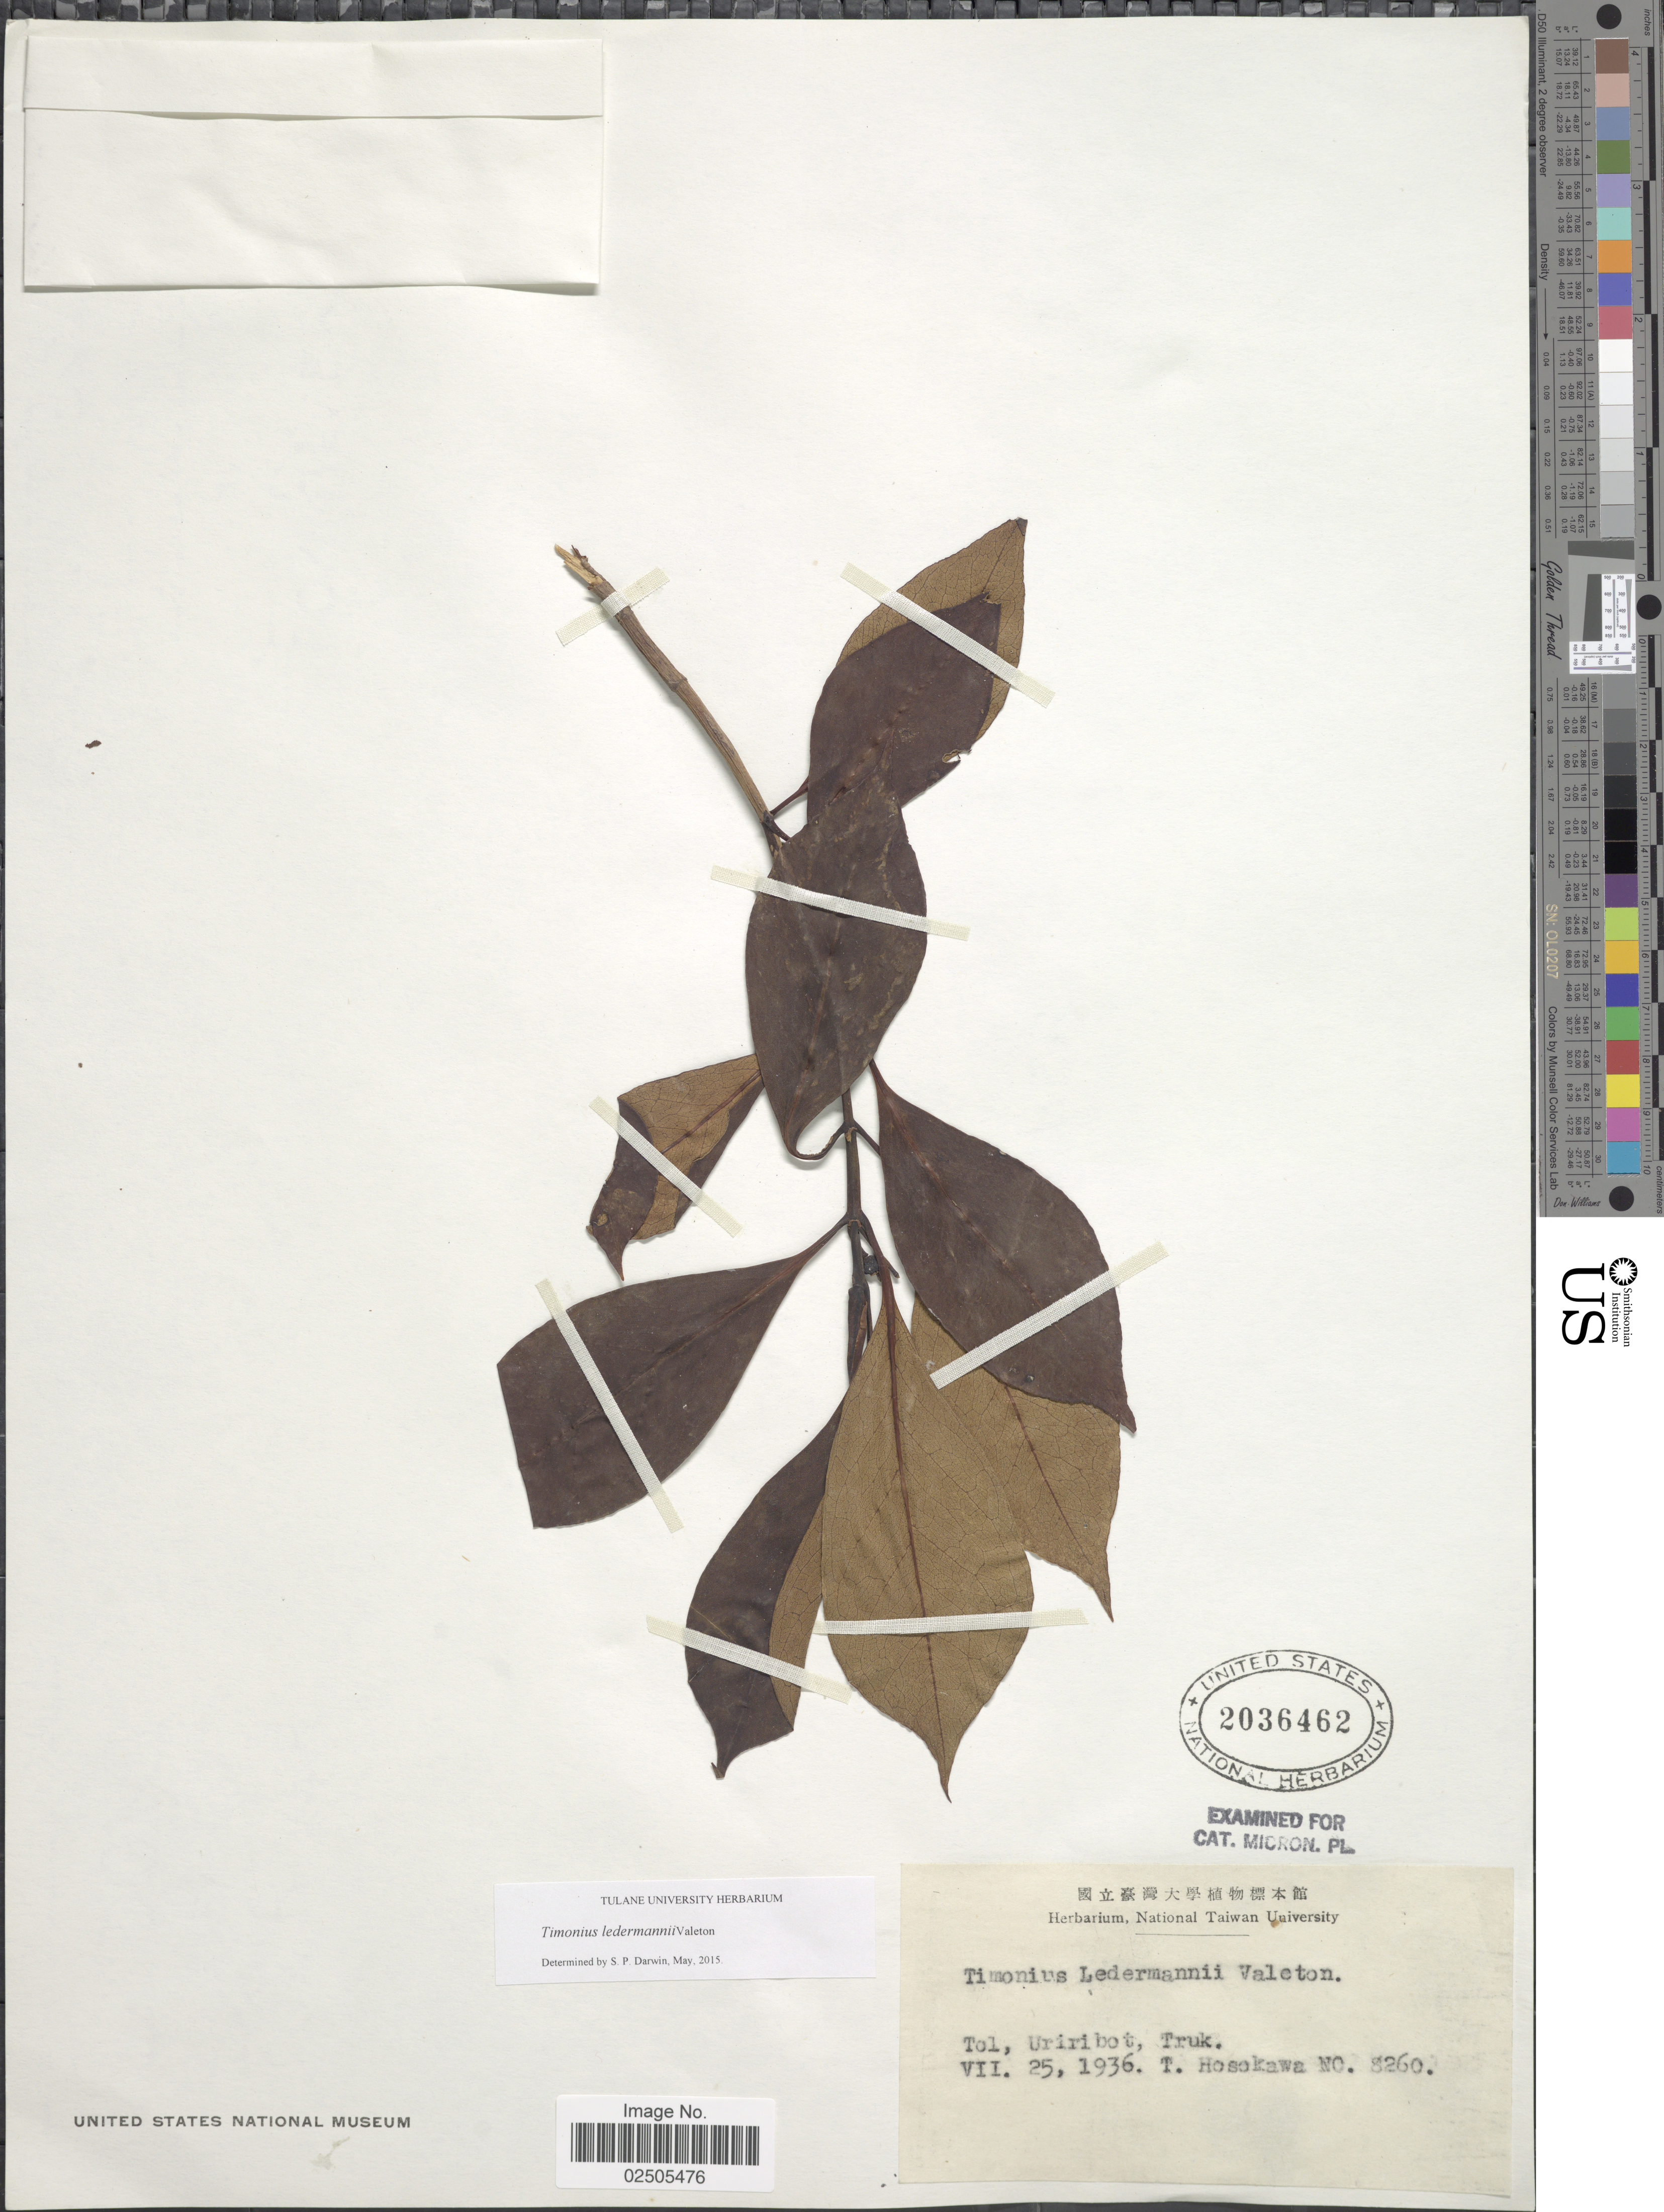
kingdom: Plantae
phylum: Tracheophyta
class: Magnoliopsida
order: Gentianales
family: Rubiaceae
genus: Timonius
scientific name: Timonius ledermannii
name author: Valeton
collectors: T. Hosokawa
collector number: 8260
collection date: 1936-07-25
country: Micronesia, Federated States of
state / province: Truk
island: Tol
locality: Tol, Uriribot, Truk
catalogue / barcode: US 2036462